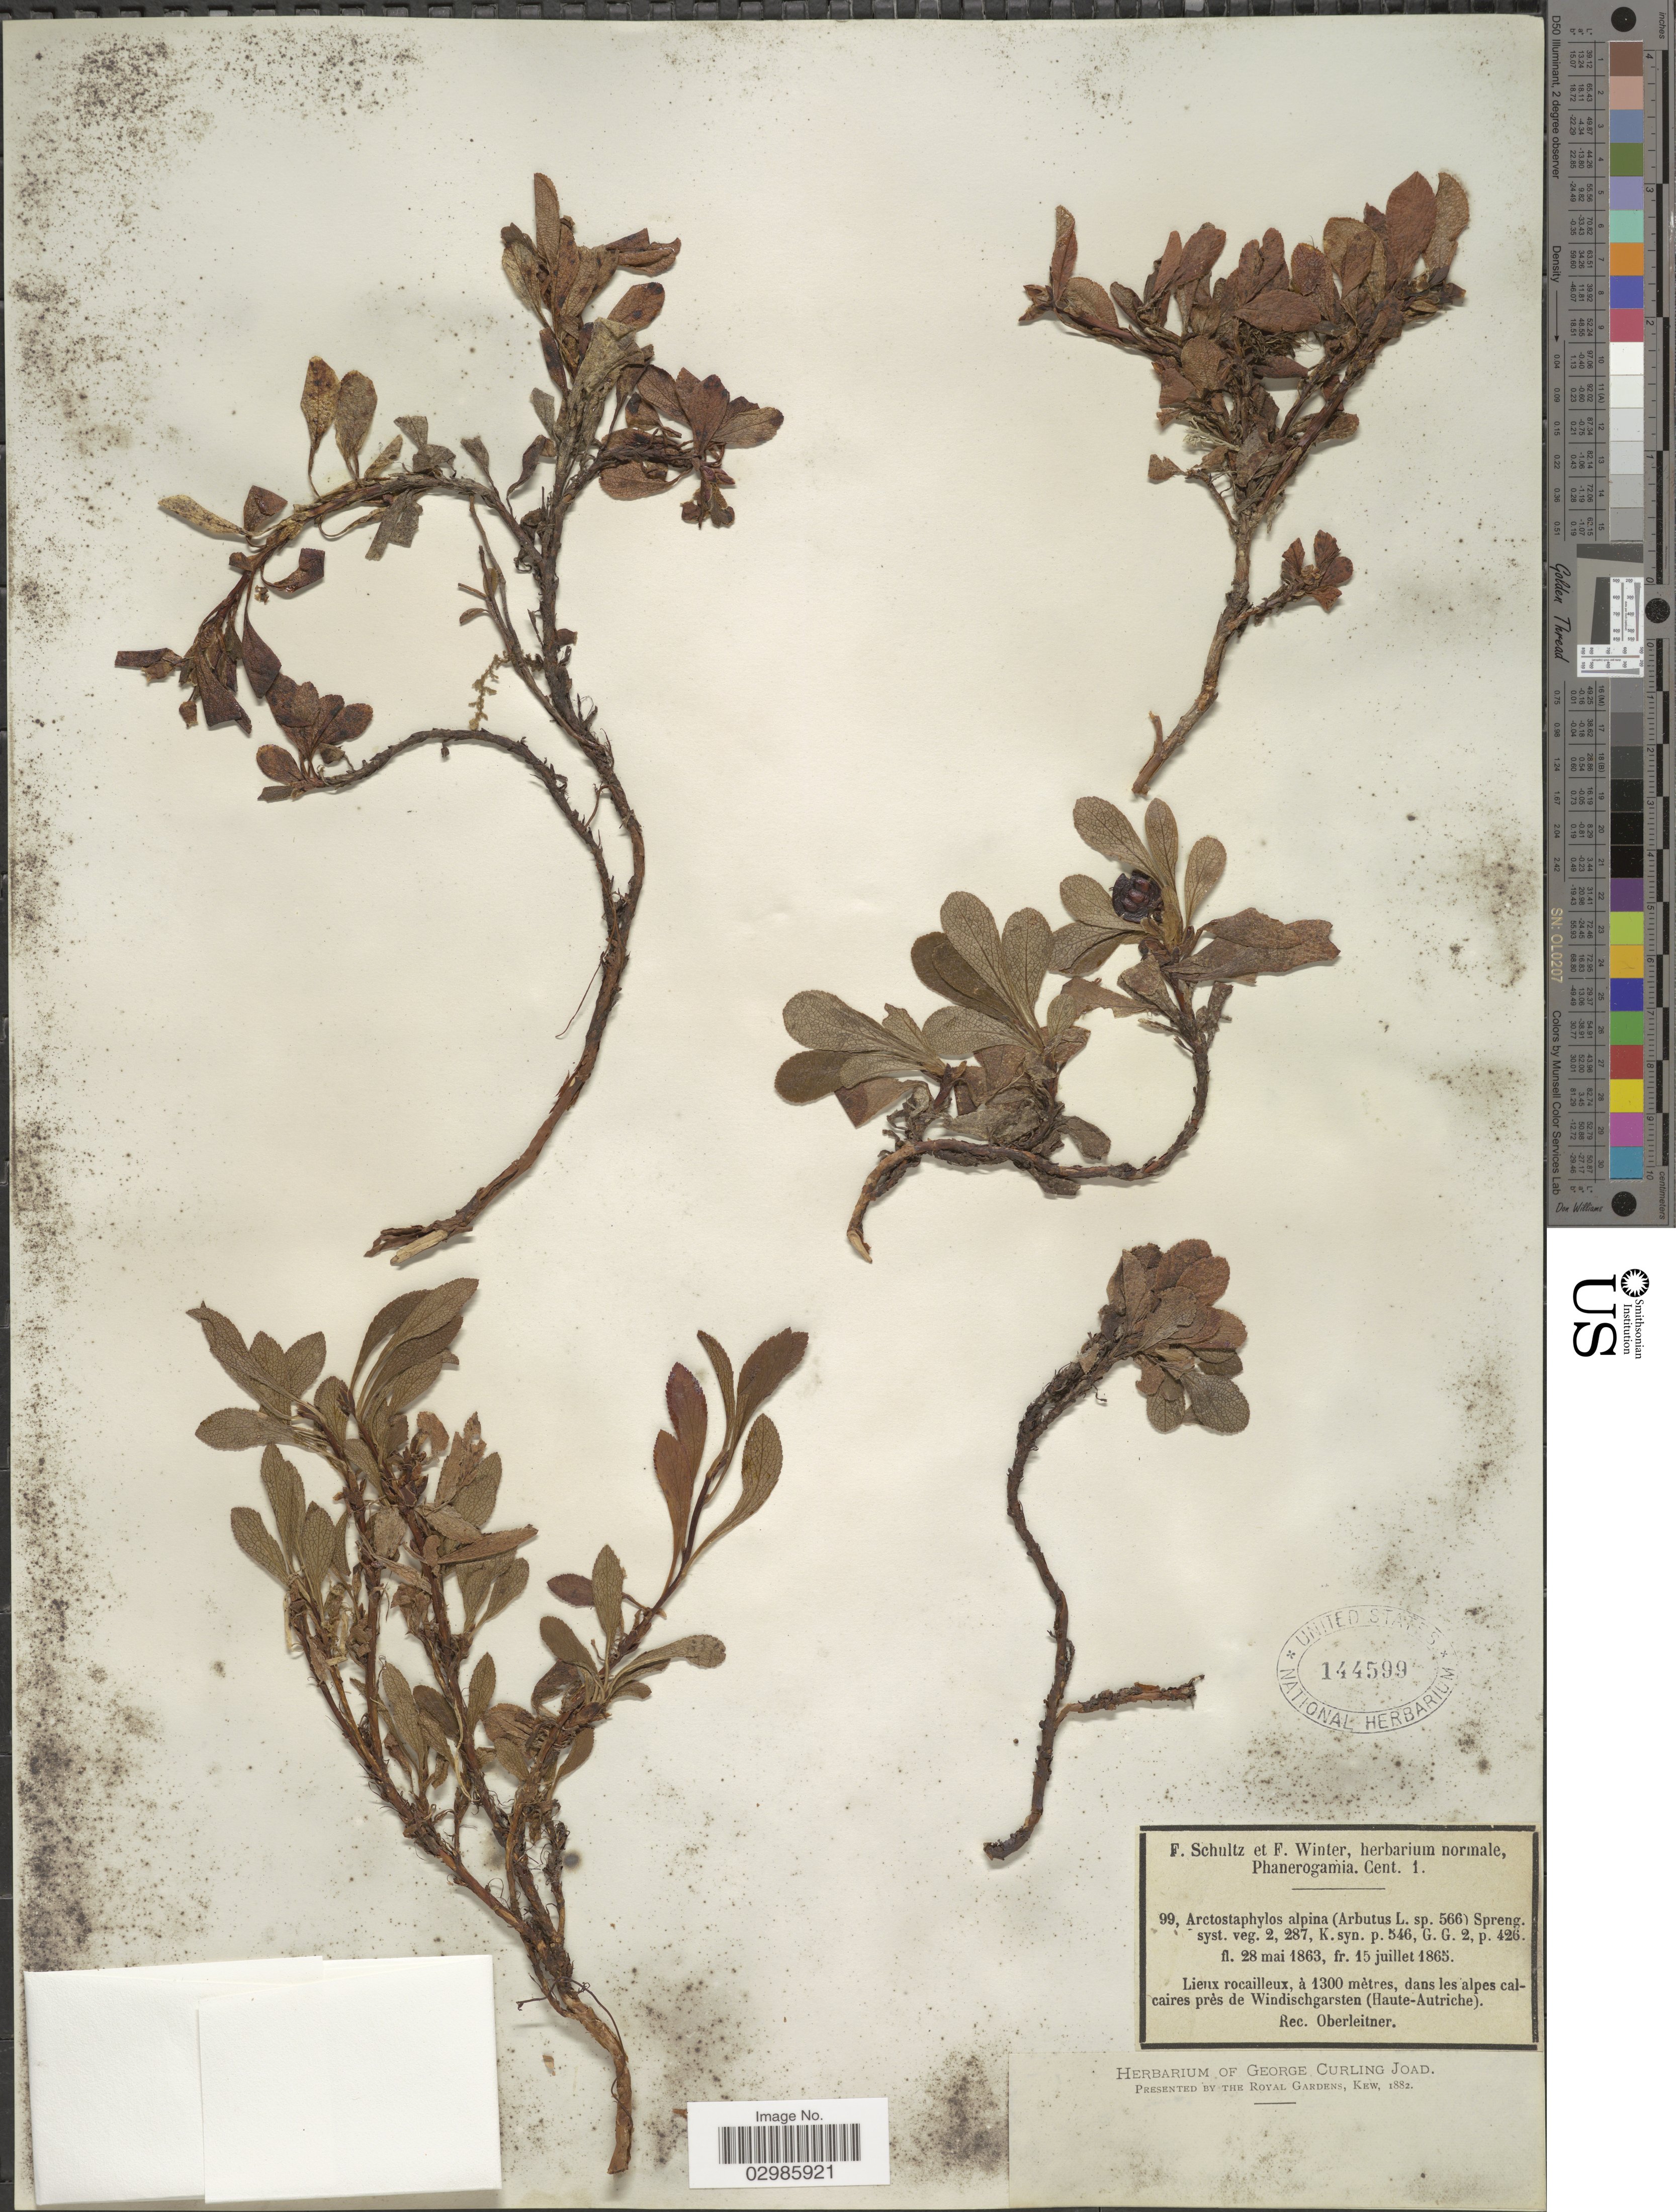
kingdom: Plantae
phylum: Tracheophyta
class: Magnoliopsida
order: Ericales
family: Ericaceae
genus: Arctous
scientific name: Arctous alpina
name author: (L.) Nied.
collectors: Oberleitner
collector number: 99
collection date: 1863-05-28/1865-07-15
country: Austria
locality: Dans les alpes calcaires près de Windischgarsten (Haute-Autriche).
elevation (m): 1300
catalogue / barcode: US 144599